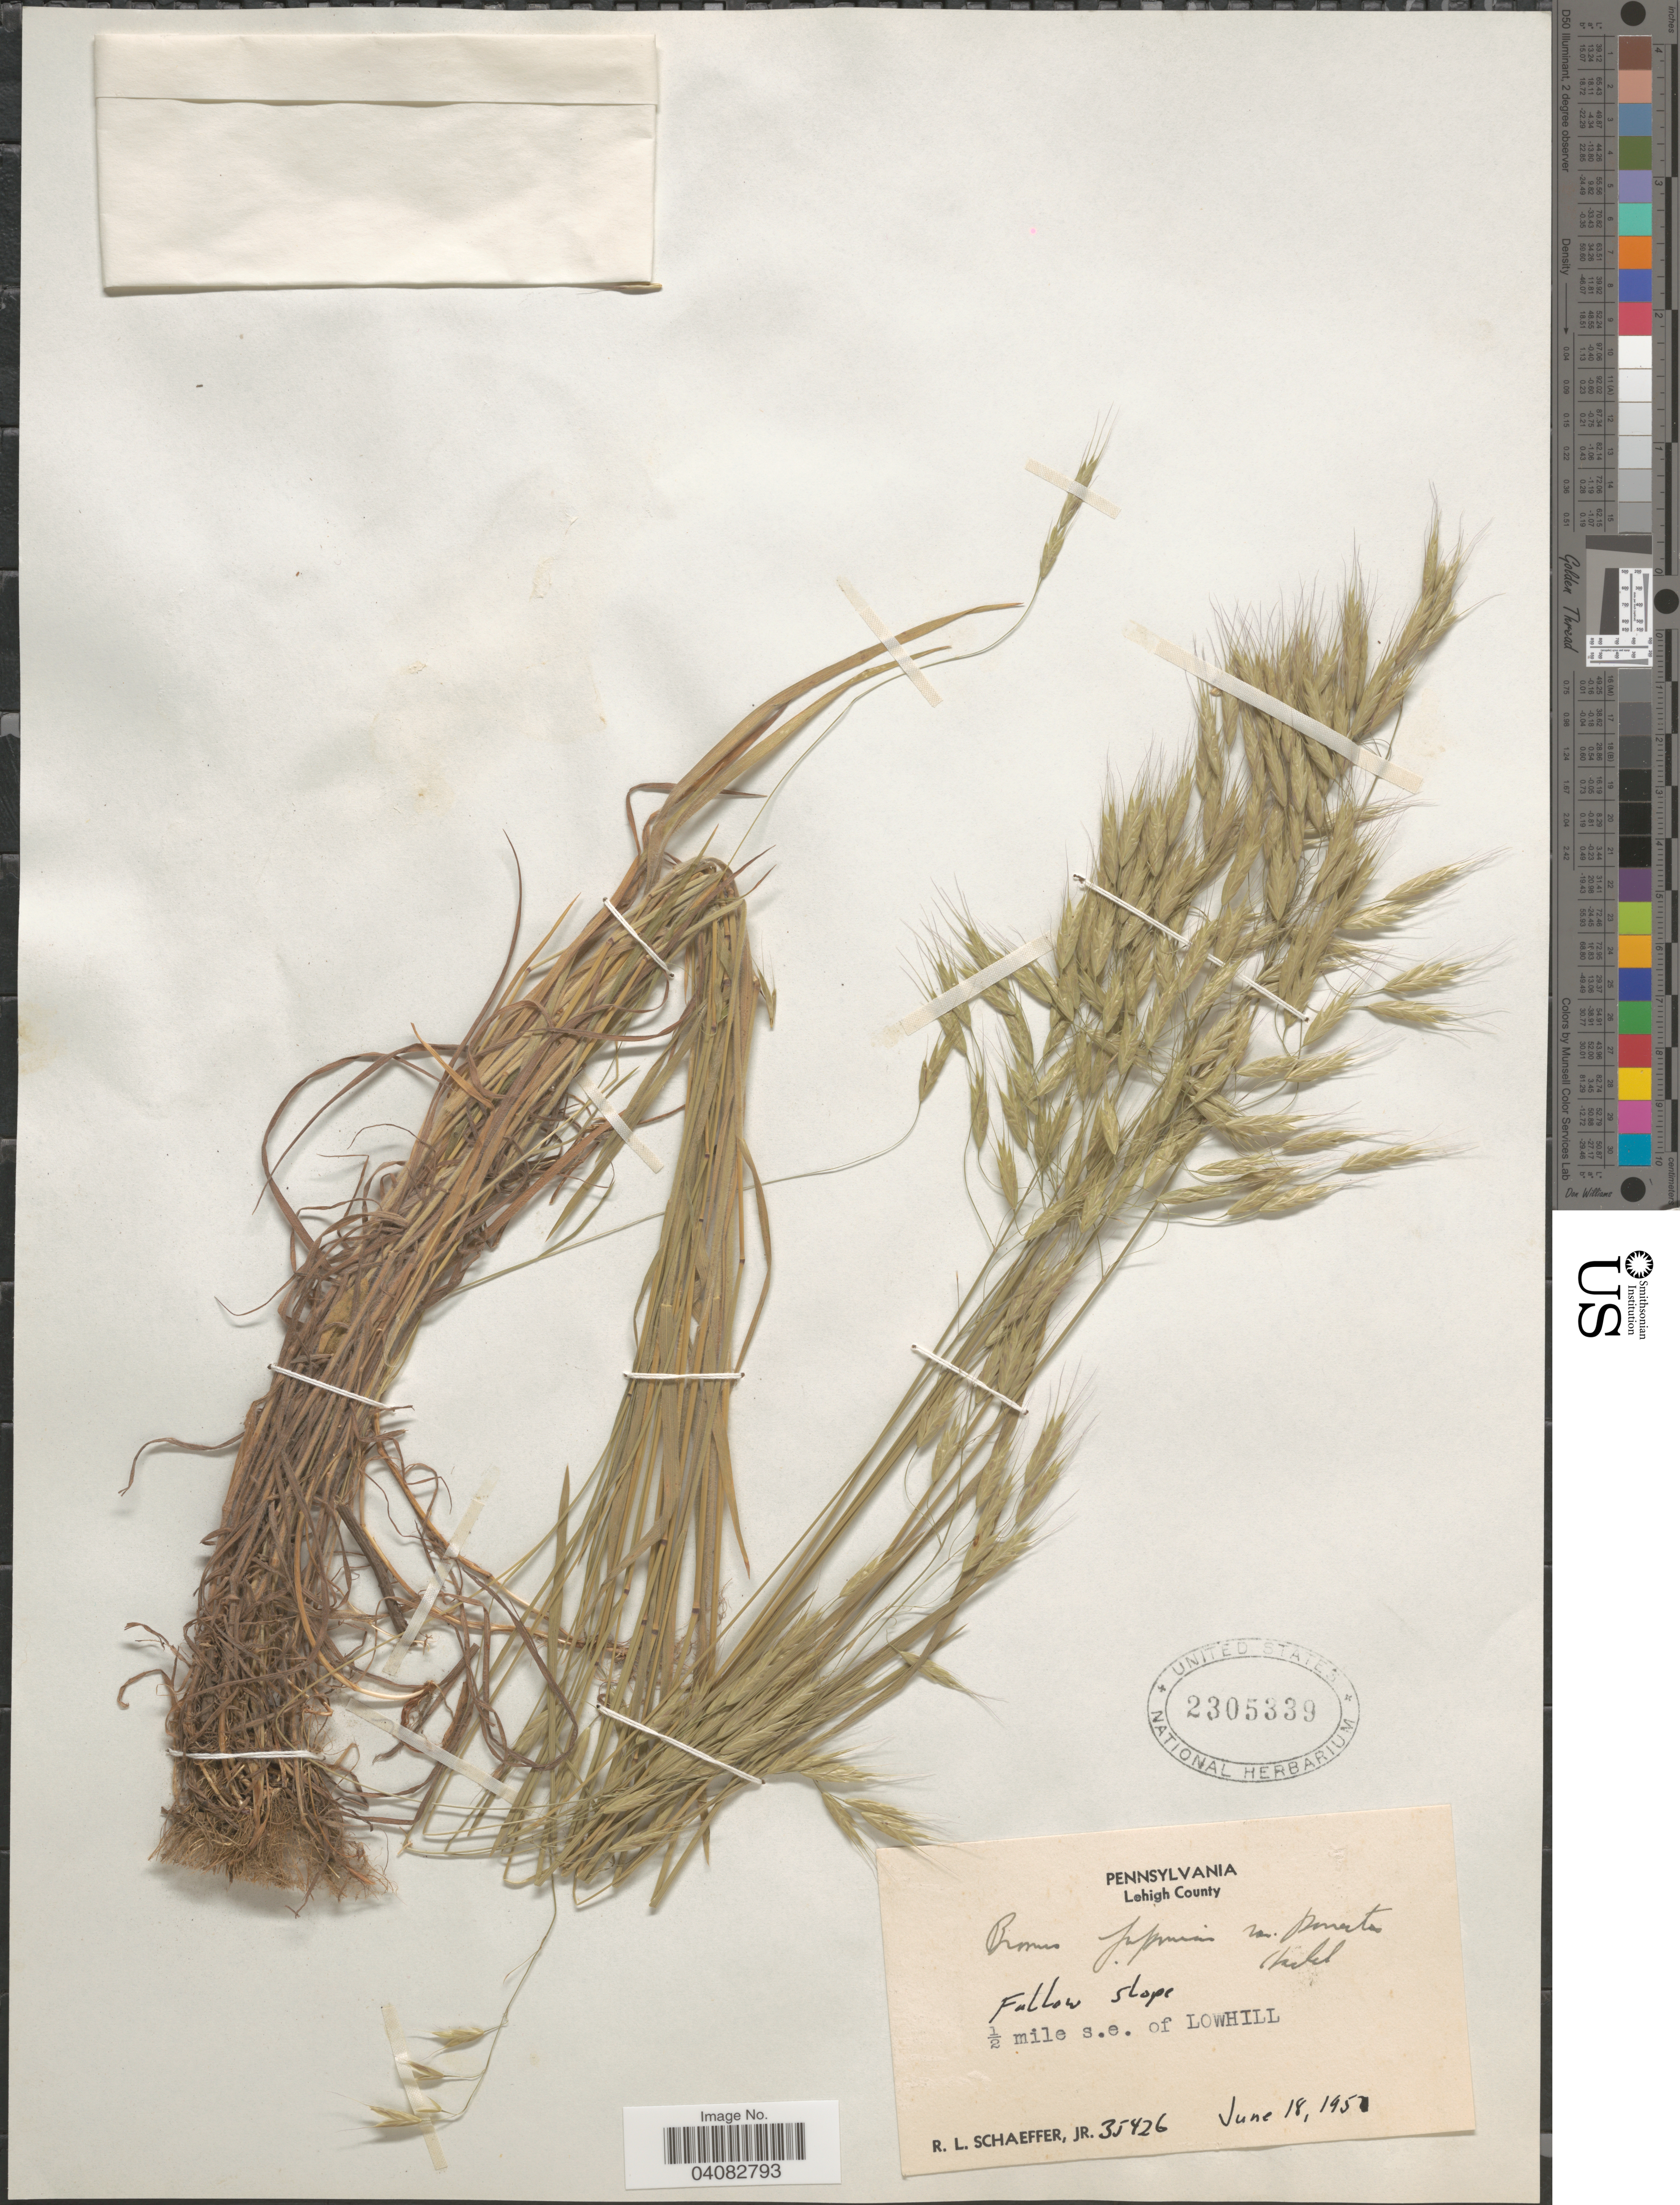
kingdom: Plantae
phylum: Tracheophyta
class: Liliopsida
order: Poales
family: Poaceae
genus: Bromus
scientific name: Bromus japonicus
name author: Houtt.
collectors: R. L. Schaeffer Jr.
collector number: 35426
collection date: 1951-06-18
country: United States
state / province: Pennsylvania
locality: Lehigh County. Fallow slope. ½ mile s.e. of Lowhill.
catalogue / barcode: US 2305339